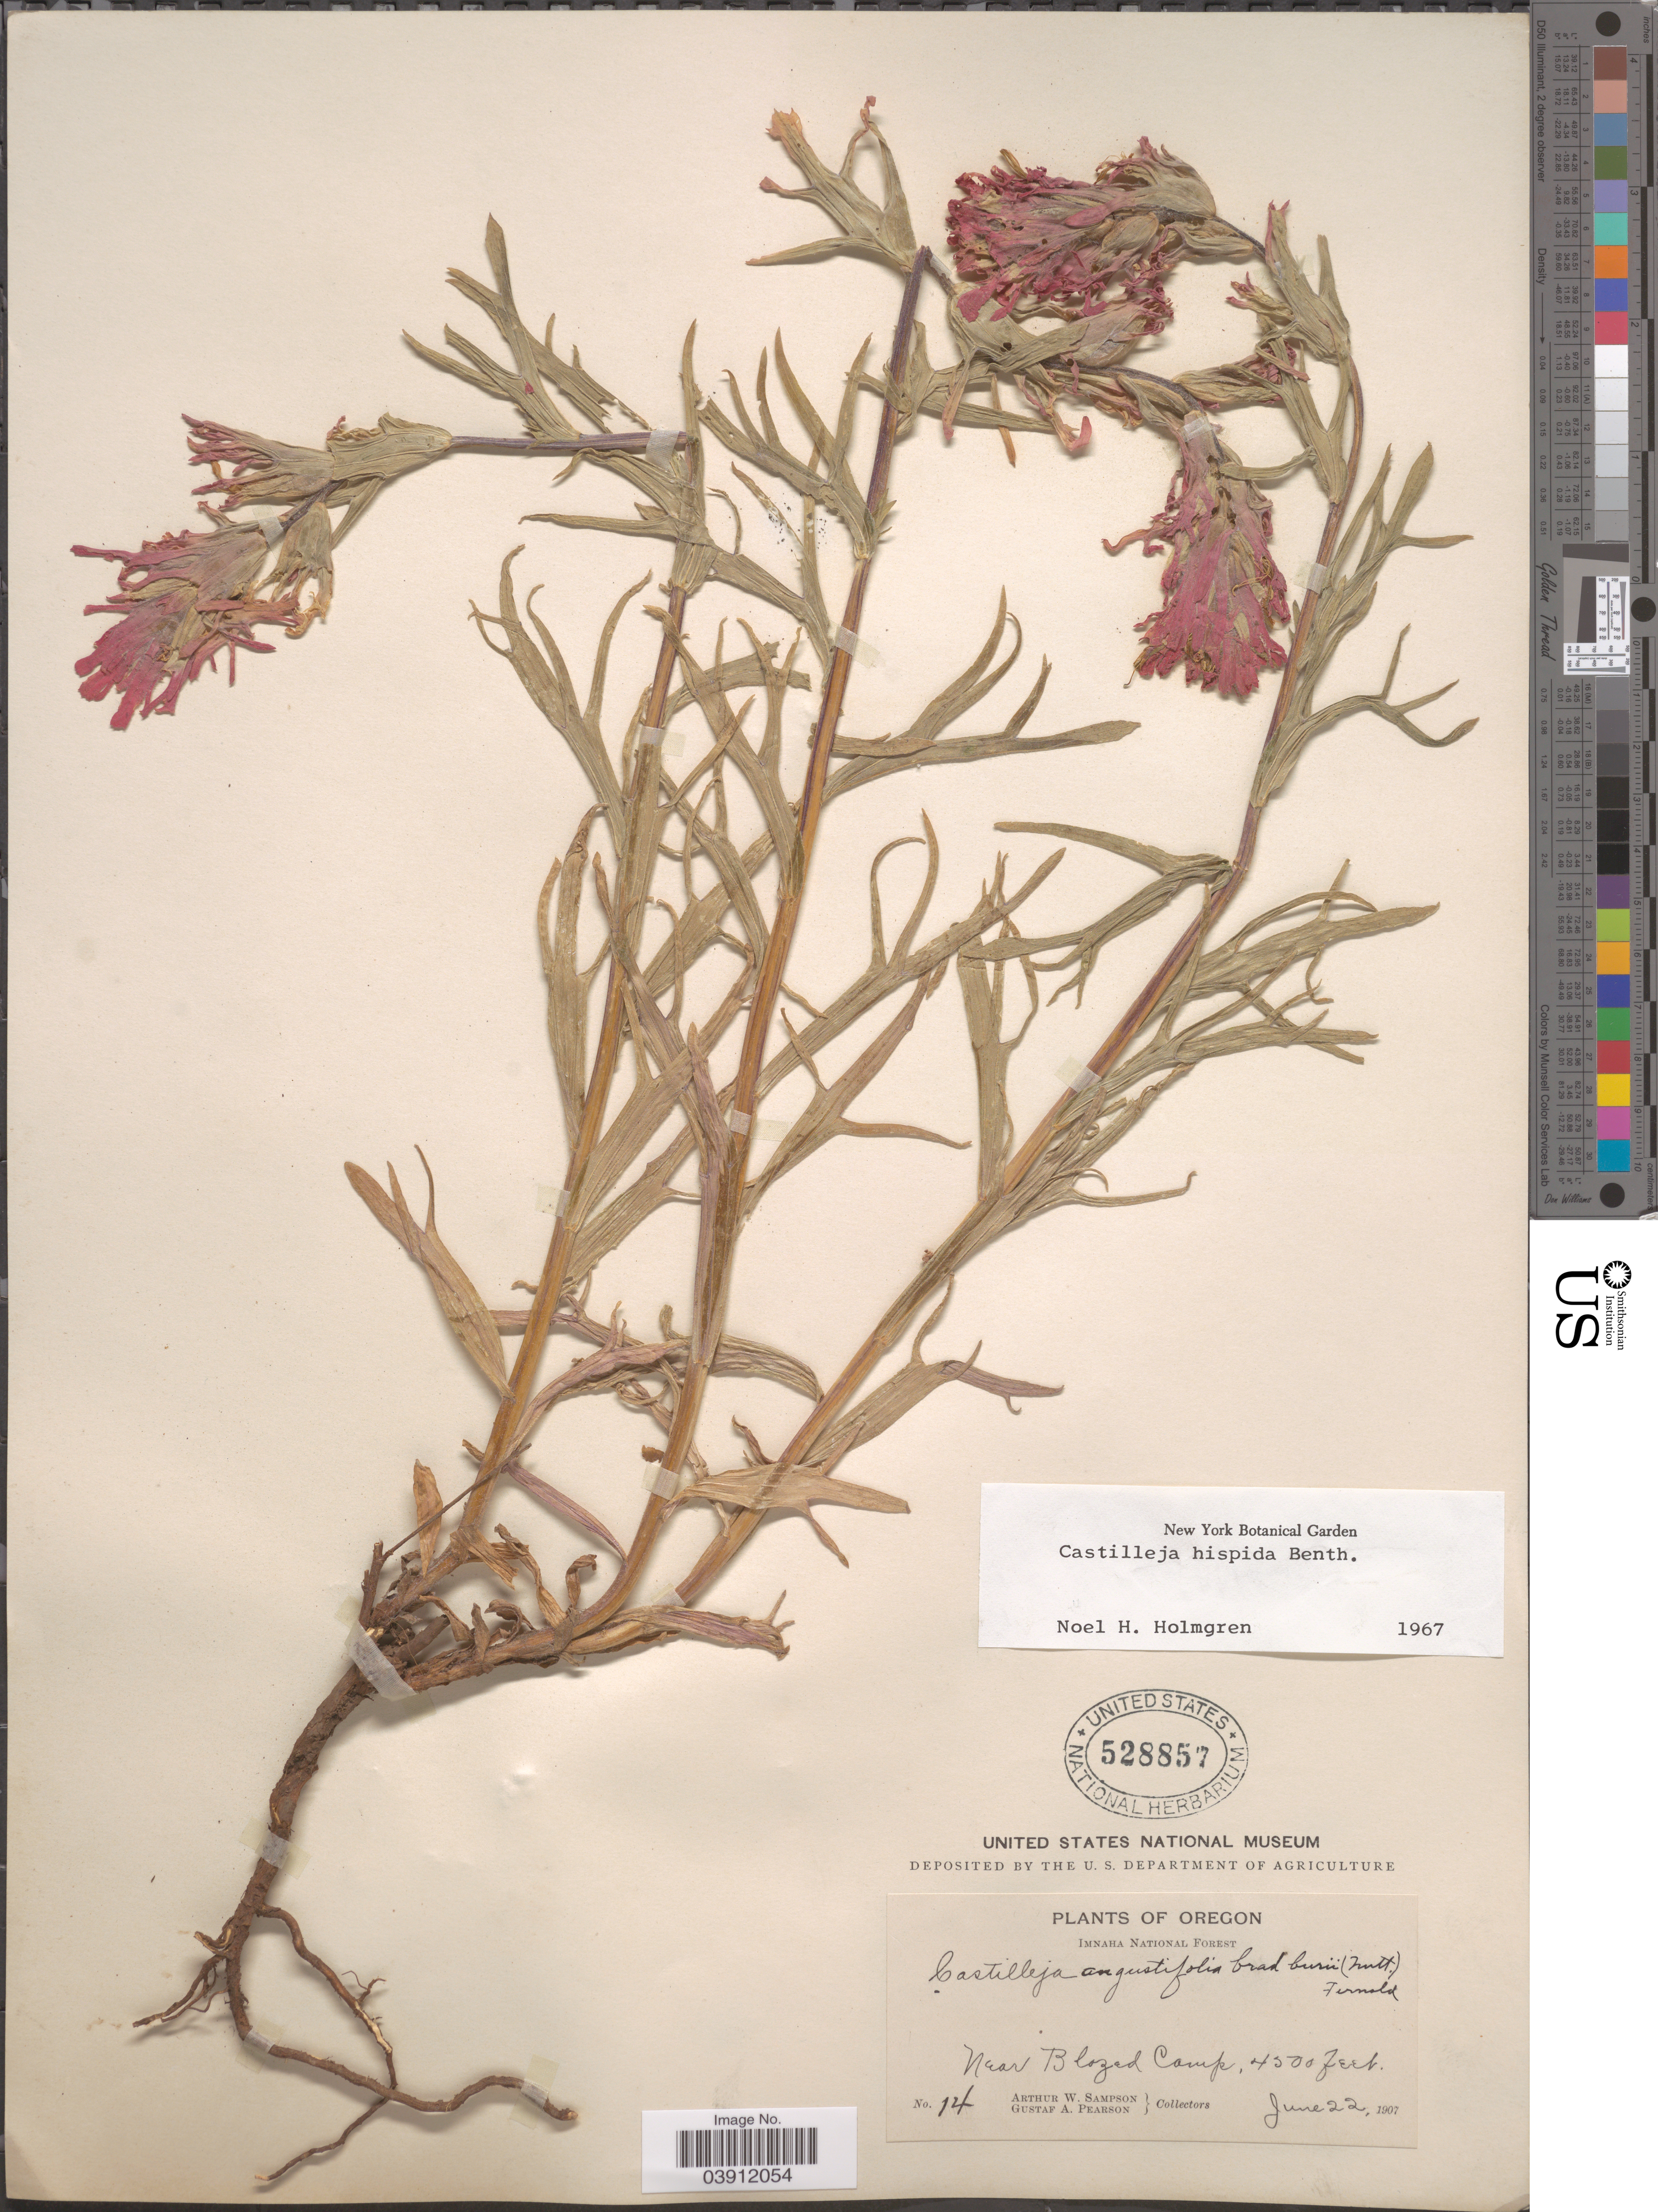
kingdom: Plantae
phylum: Tracheophyta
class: Magnoliopsida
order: Lamiales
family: Orobanchaceae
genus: Castilleja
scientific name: Castilleja hispida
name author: Benth. ex Hook.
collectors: A. Sampson & G. Pearson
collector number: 14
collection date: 1907-06-22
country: United States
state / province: Oregon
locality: Imnaha National Forest. Near Blozed Camp.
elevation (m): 1372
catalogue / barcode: US 528857